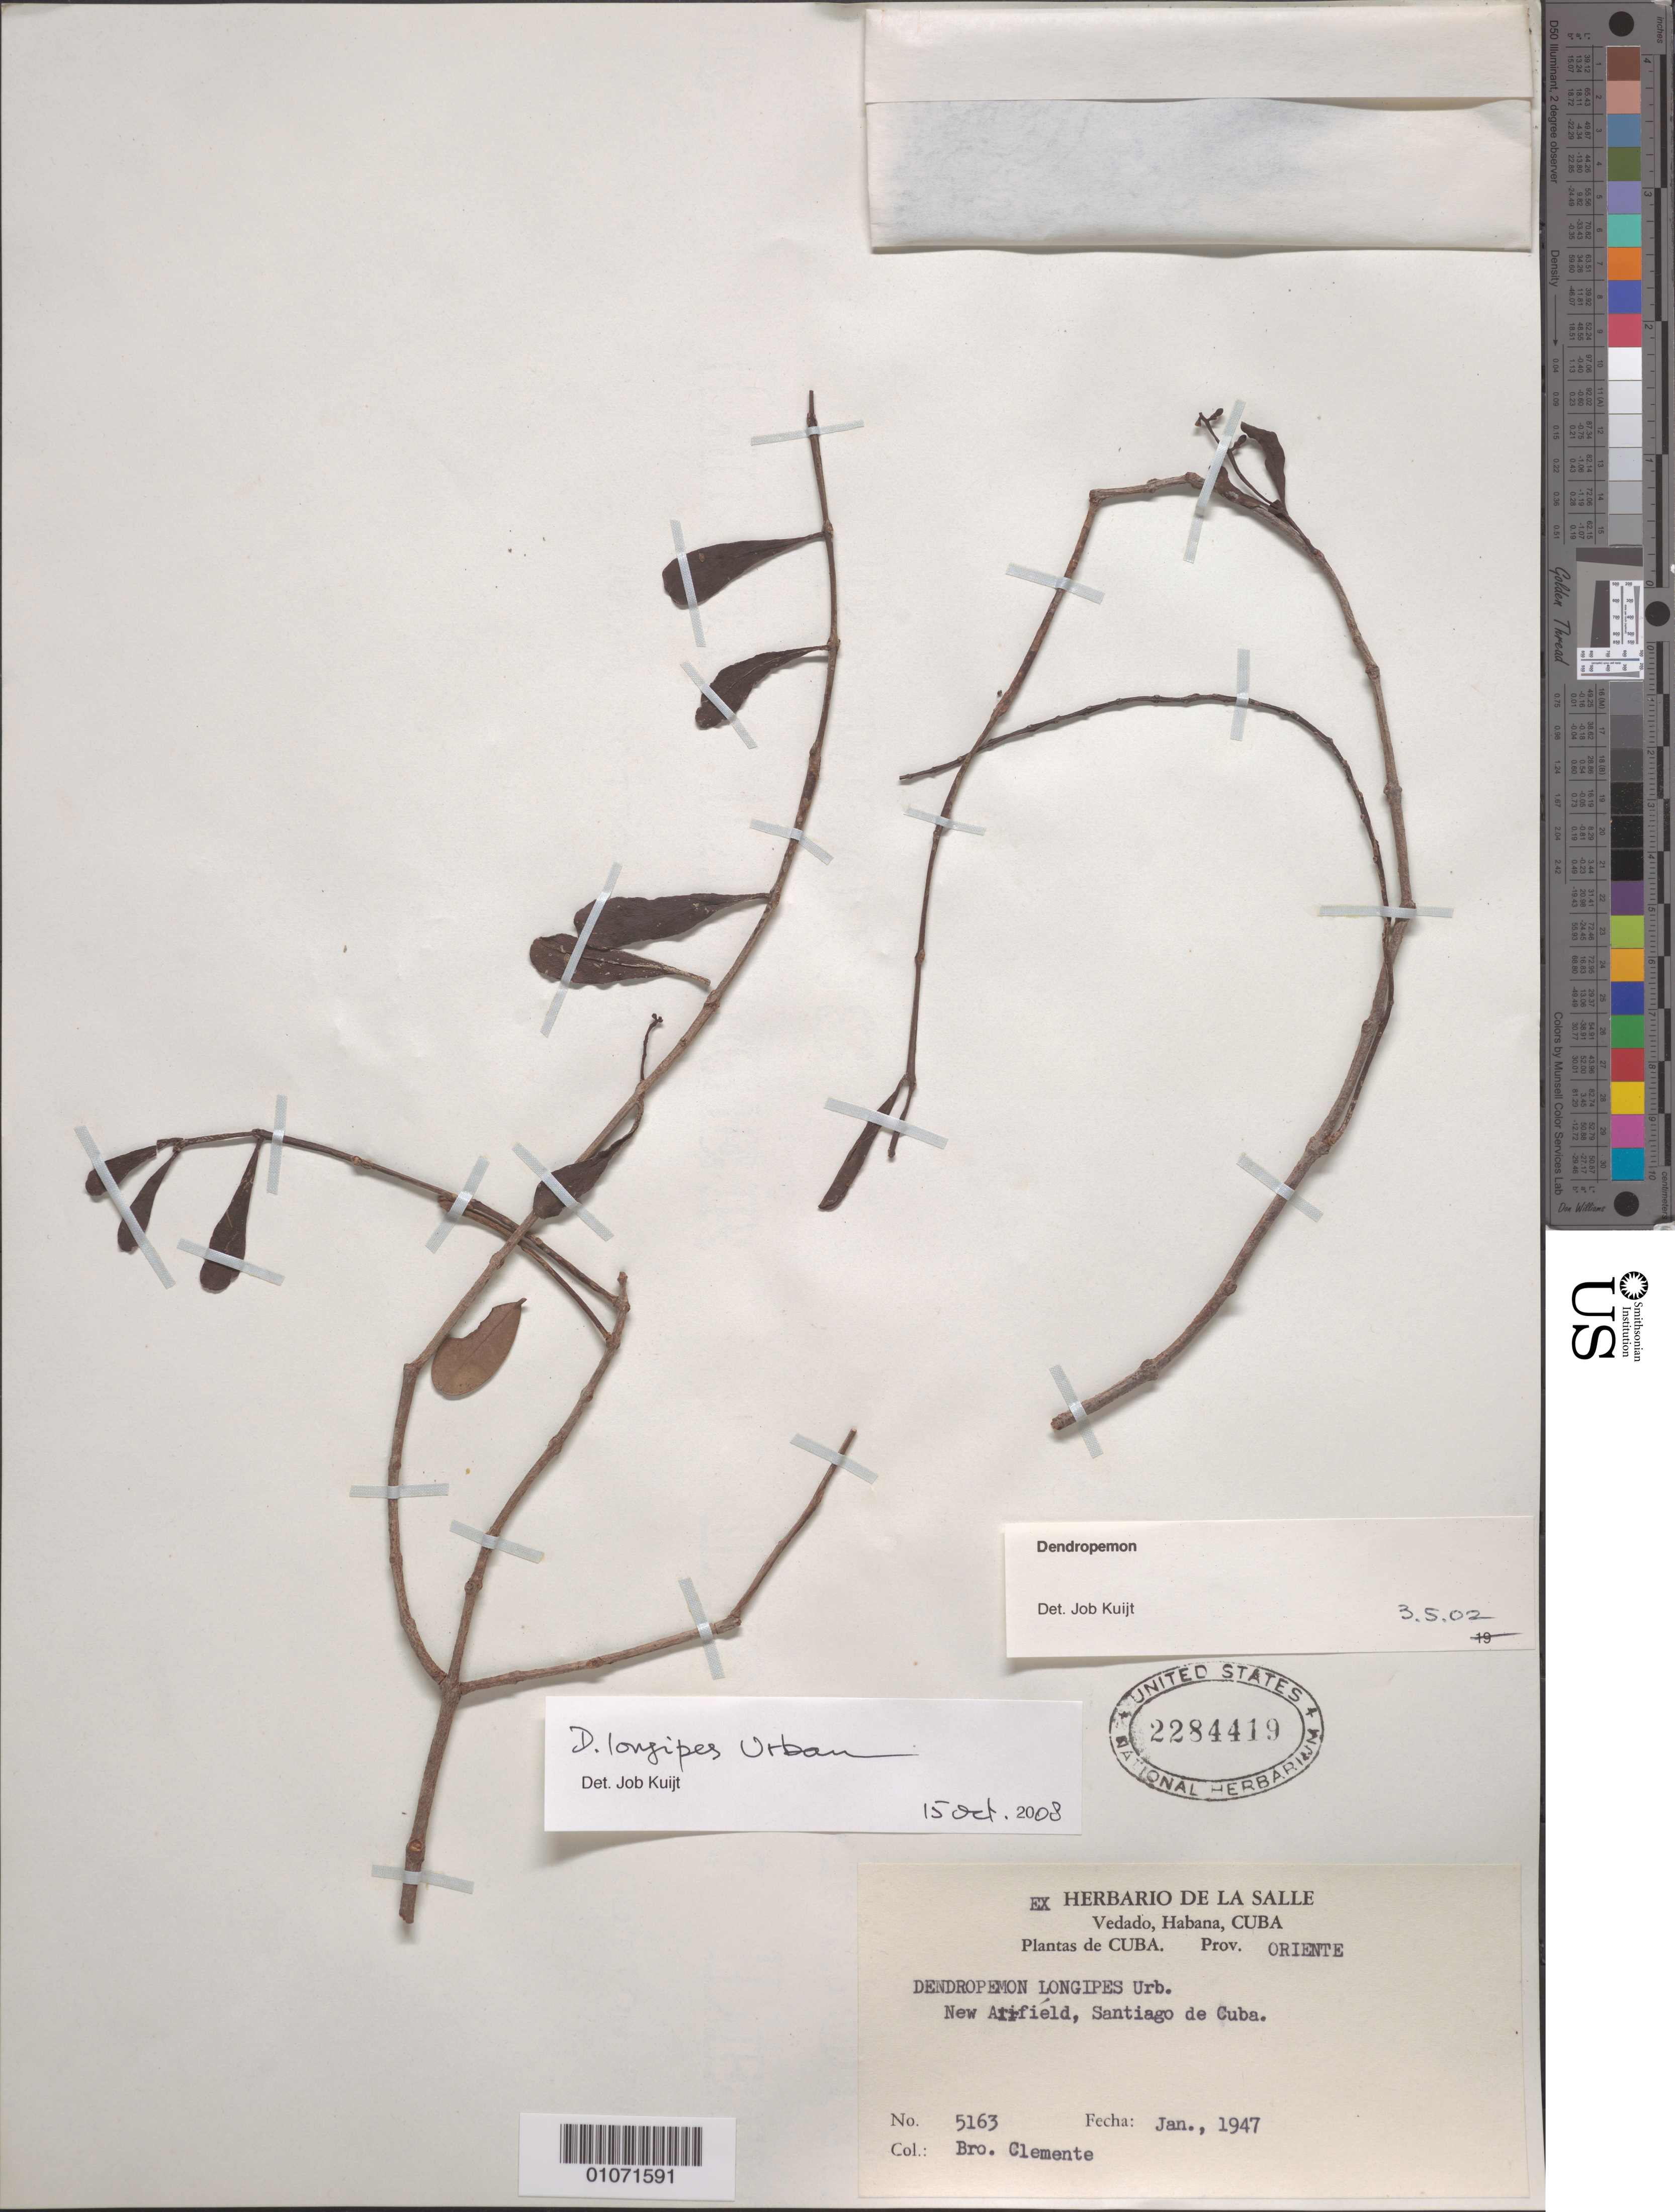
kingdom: Plantae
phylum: Tracheophyta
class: Magnoliopsida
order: Santalales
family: Loranthaceae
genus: Dendropemon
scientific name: Dendropemon longipes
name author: Urb.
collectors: Bro. Clemente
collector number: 5163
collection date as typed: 01 Jan 1947 to 31 Jan 1947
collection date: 1947-01-01/1947-01-31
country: Cuba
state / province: Santiago de Cuba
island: Cuba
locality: New Airfield, Santiago de Cuba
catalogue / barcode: US 2284419